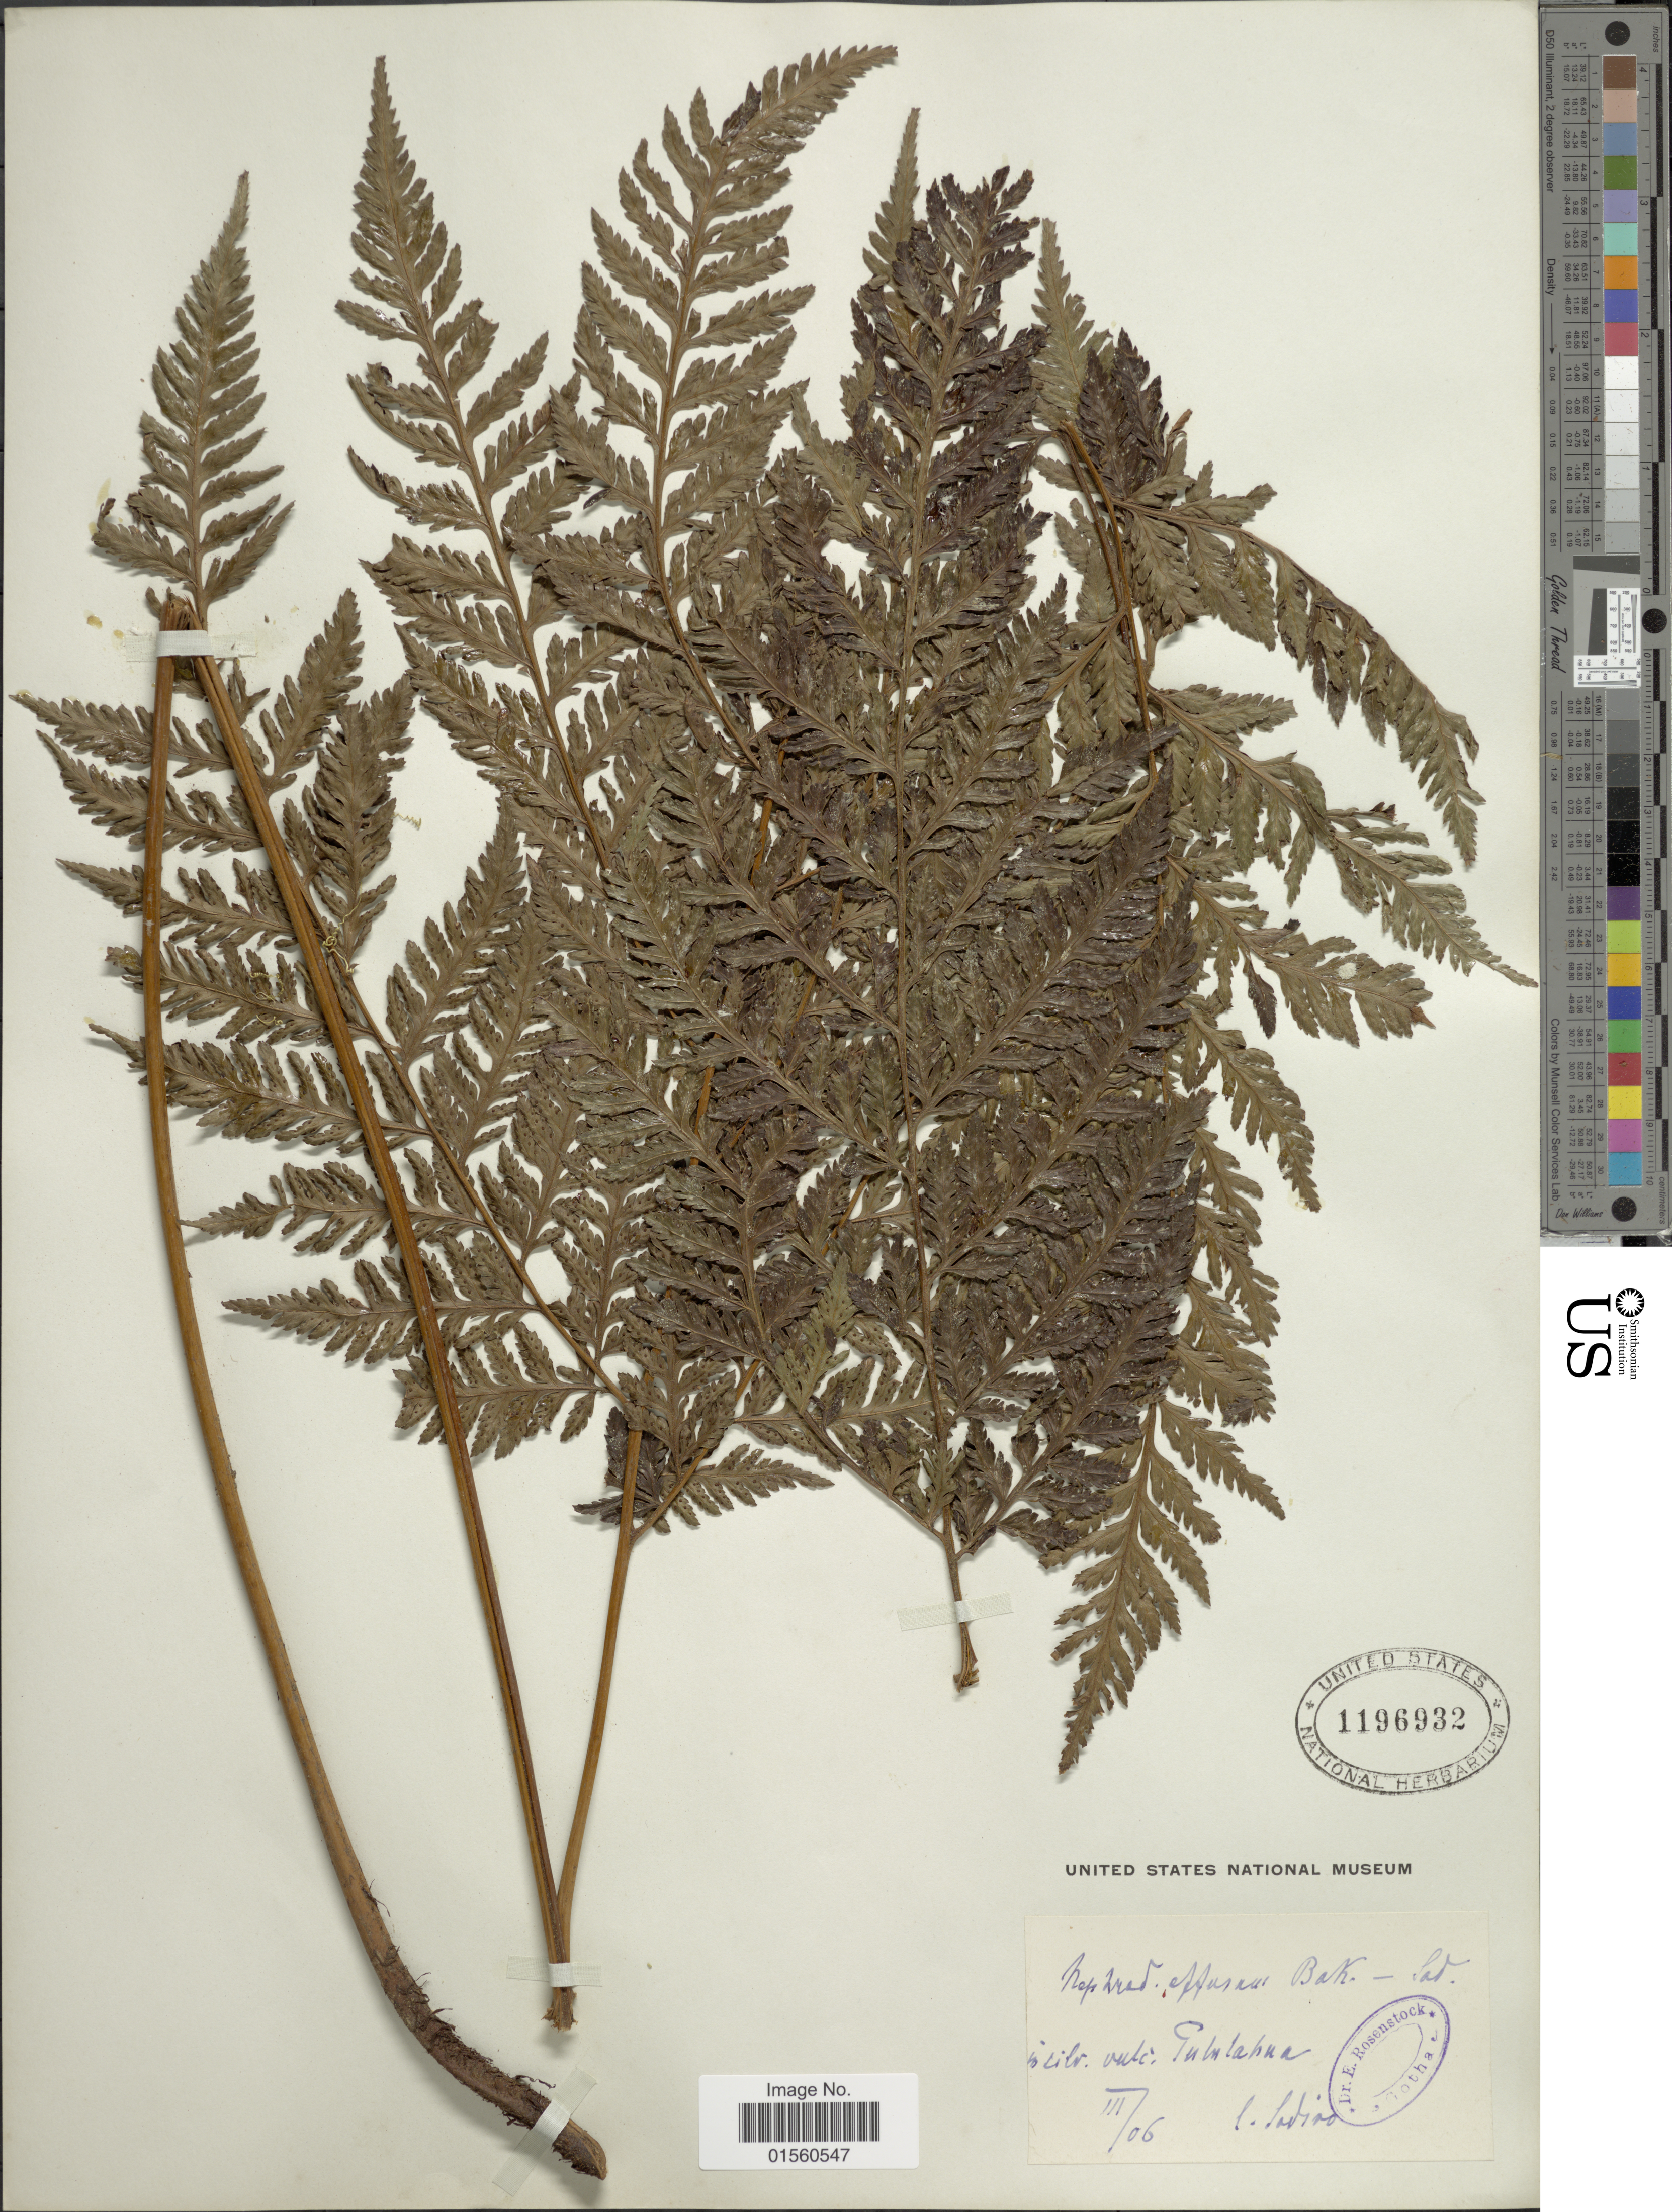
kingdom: Plantae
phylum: Tracheophyta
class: Polypodiopsida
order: Polypodiales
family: Dryopteridaceae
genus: Parapolystichum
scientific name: Parapolystichum effusum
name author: (Sw.) Ching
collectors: Sodiro, --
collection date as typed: Transcribed d/m/y: /3/6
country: Ecuador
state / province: Pichincha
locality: In silv. vulc. Pululahua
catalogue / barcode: US 1196932